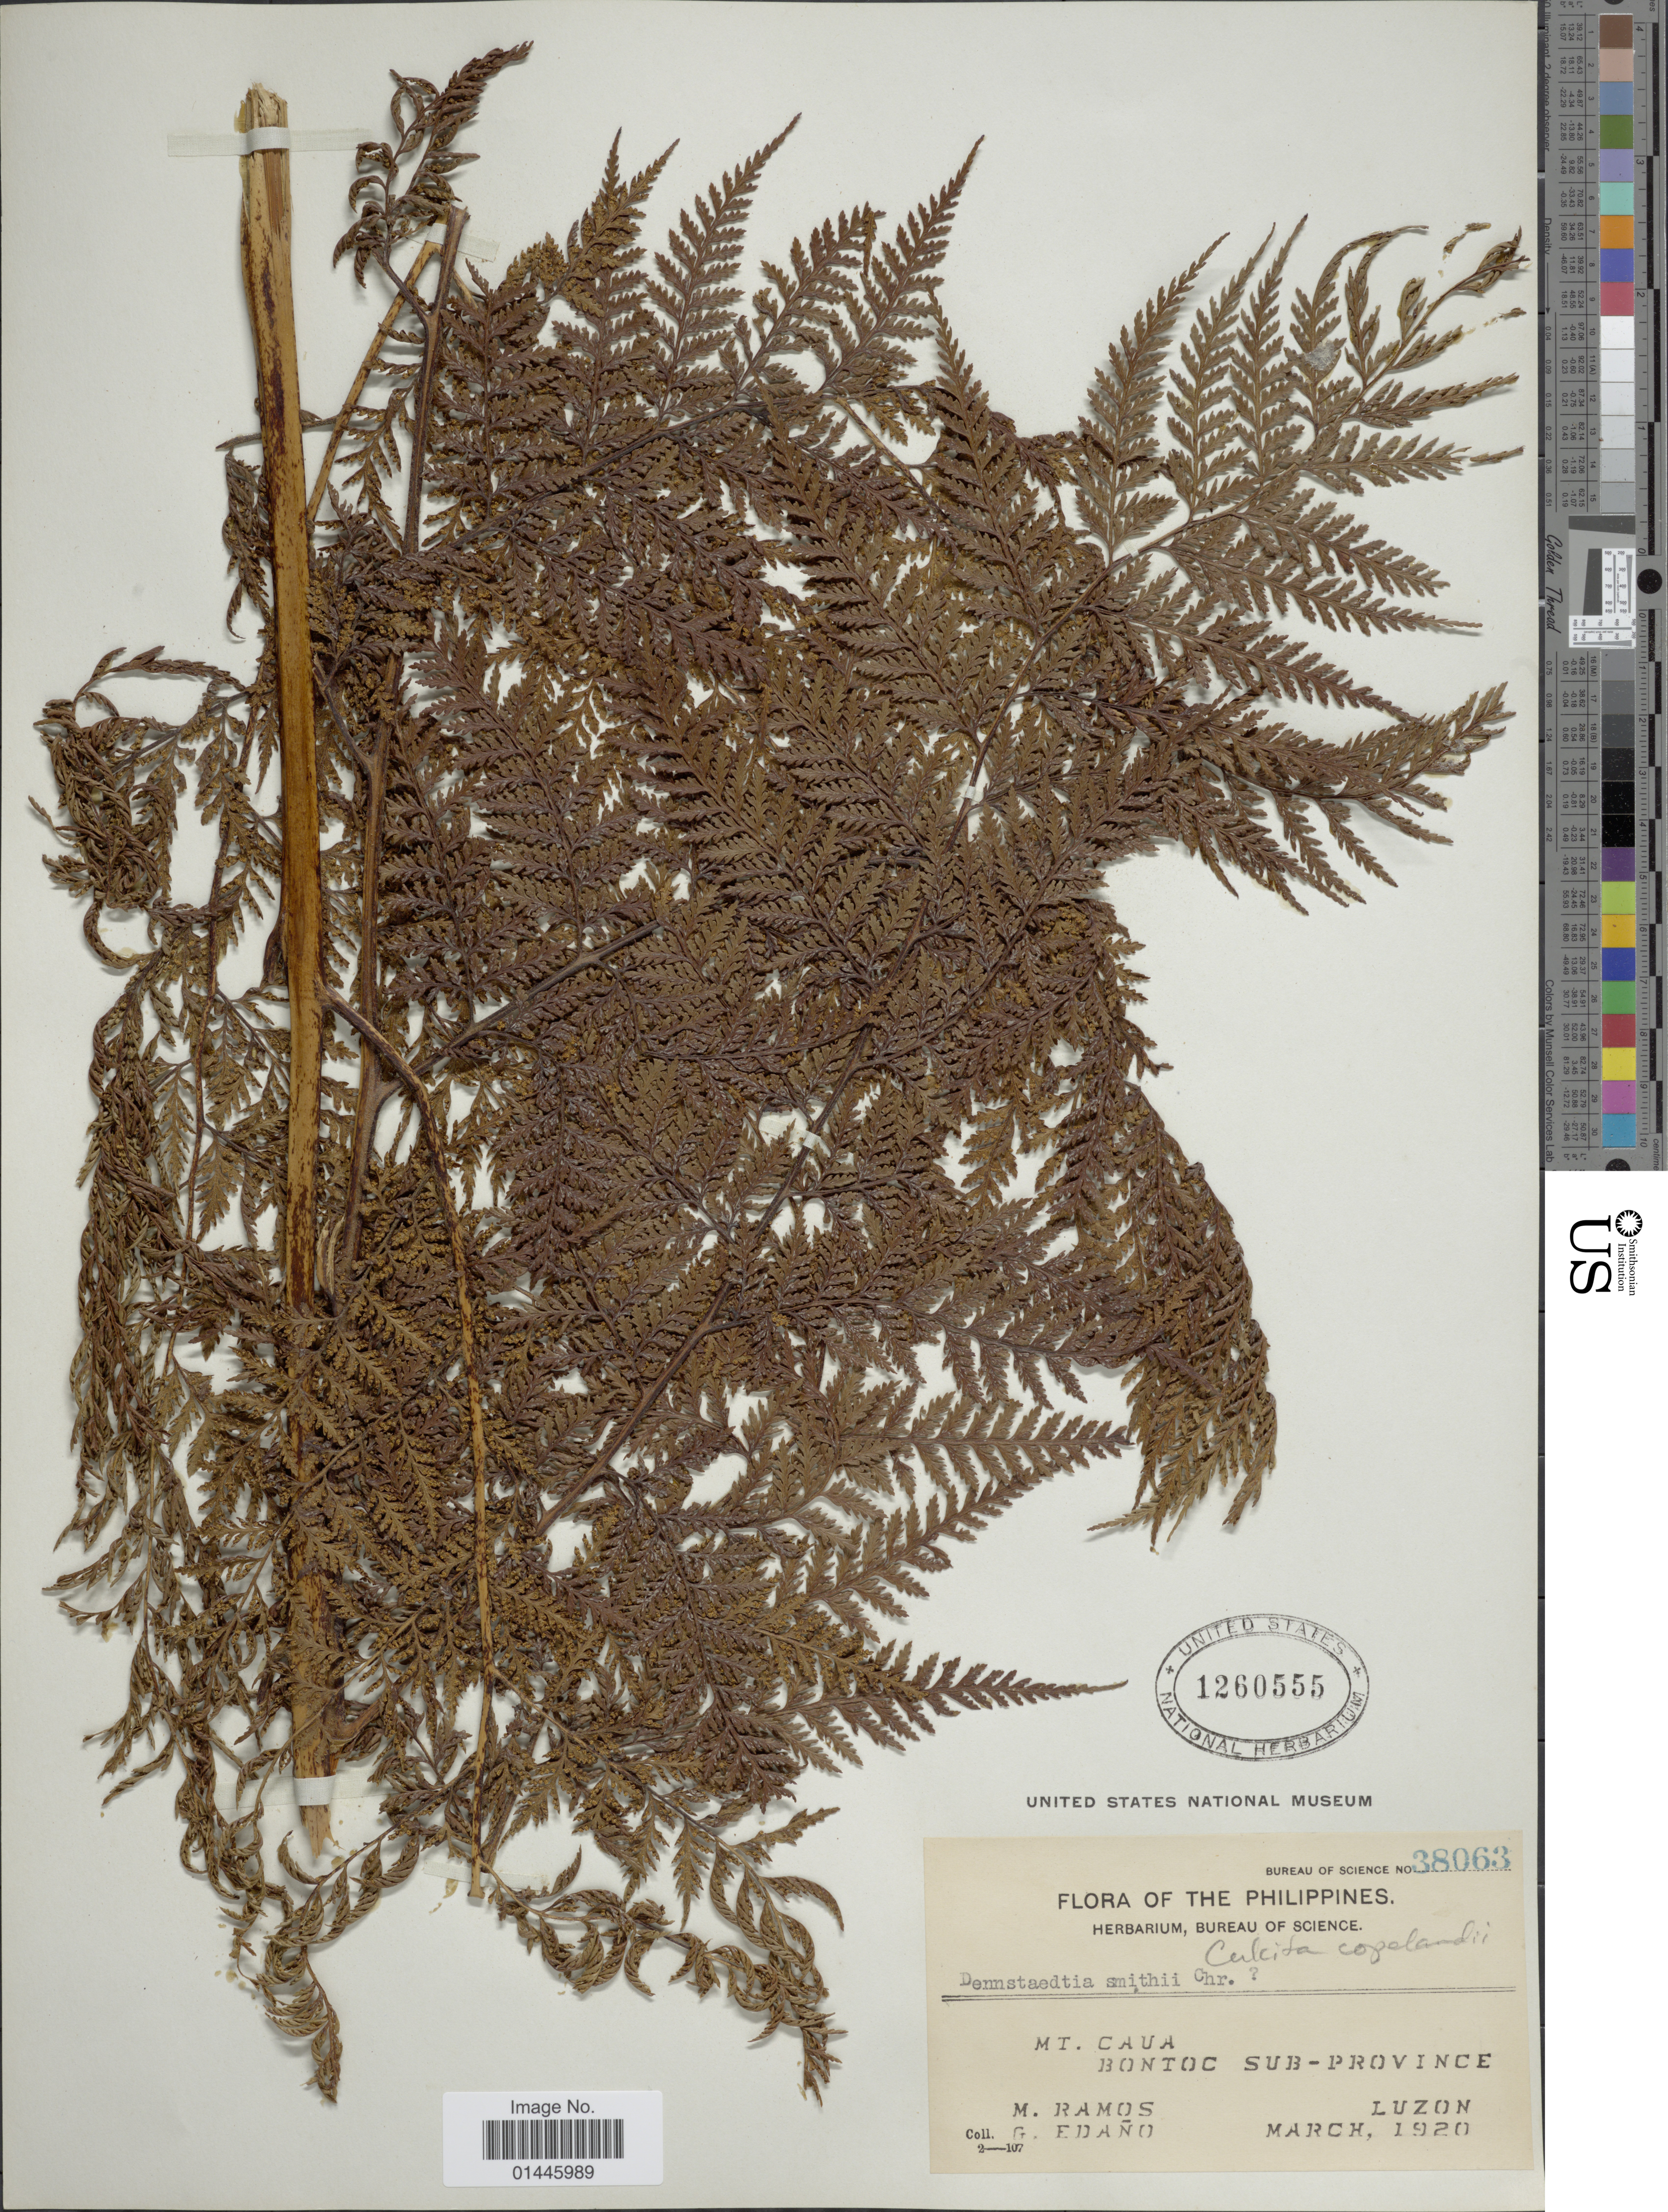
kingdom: Plantae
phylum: Tracheophyta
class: Polypodiopsida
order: Cyatheales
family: Dicksoniaceae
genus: Calochlaena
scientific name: Calochlaena javanica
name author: (Blume) M.D. Turner & R.A. White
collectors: M. Ramos & G. Edaño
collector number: Bureau of Science 38063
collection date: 1920-03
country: Philippines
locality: Mt. Caua, Bontoc sub-province, Luzon.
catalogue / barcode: US 1260555